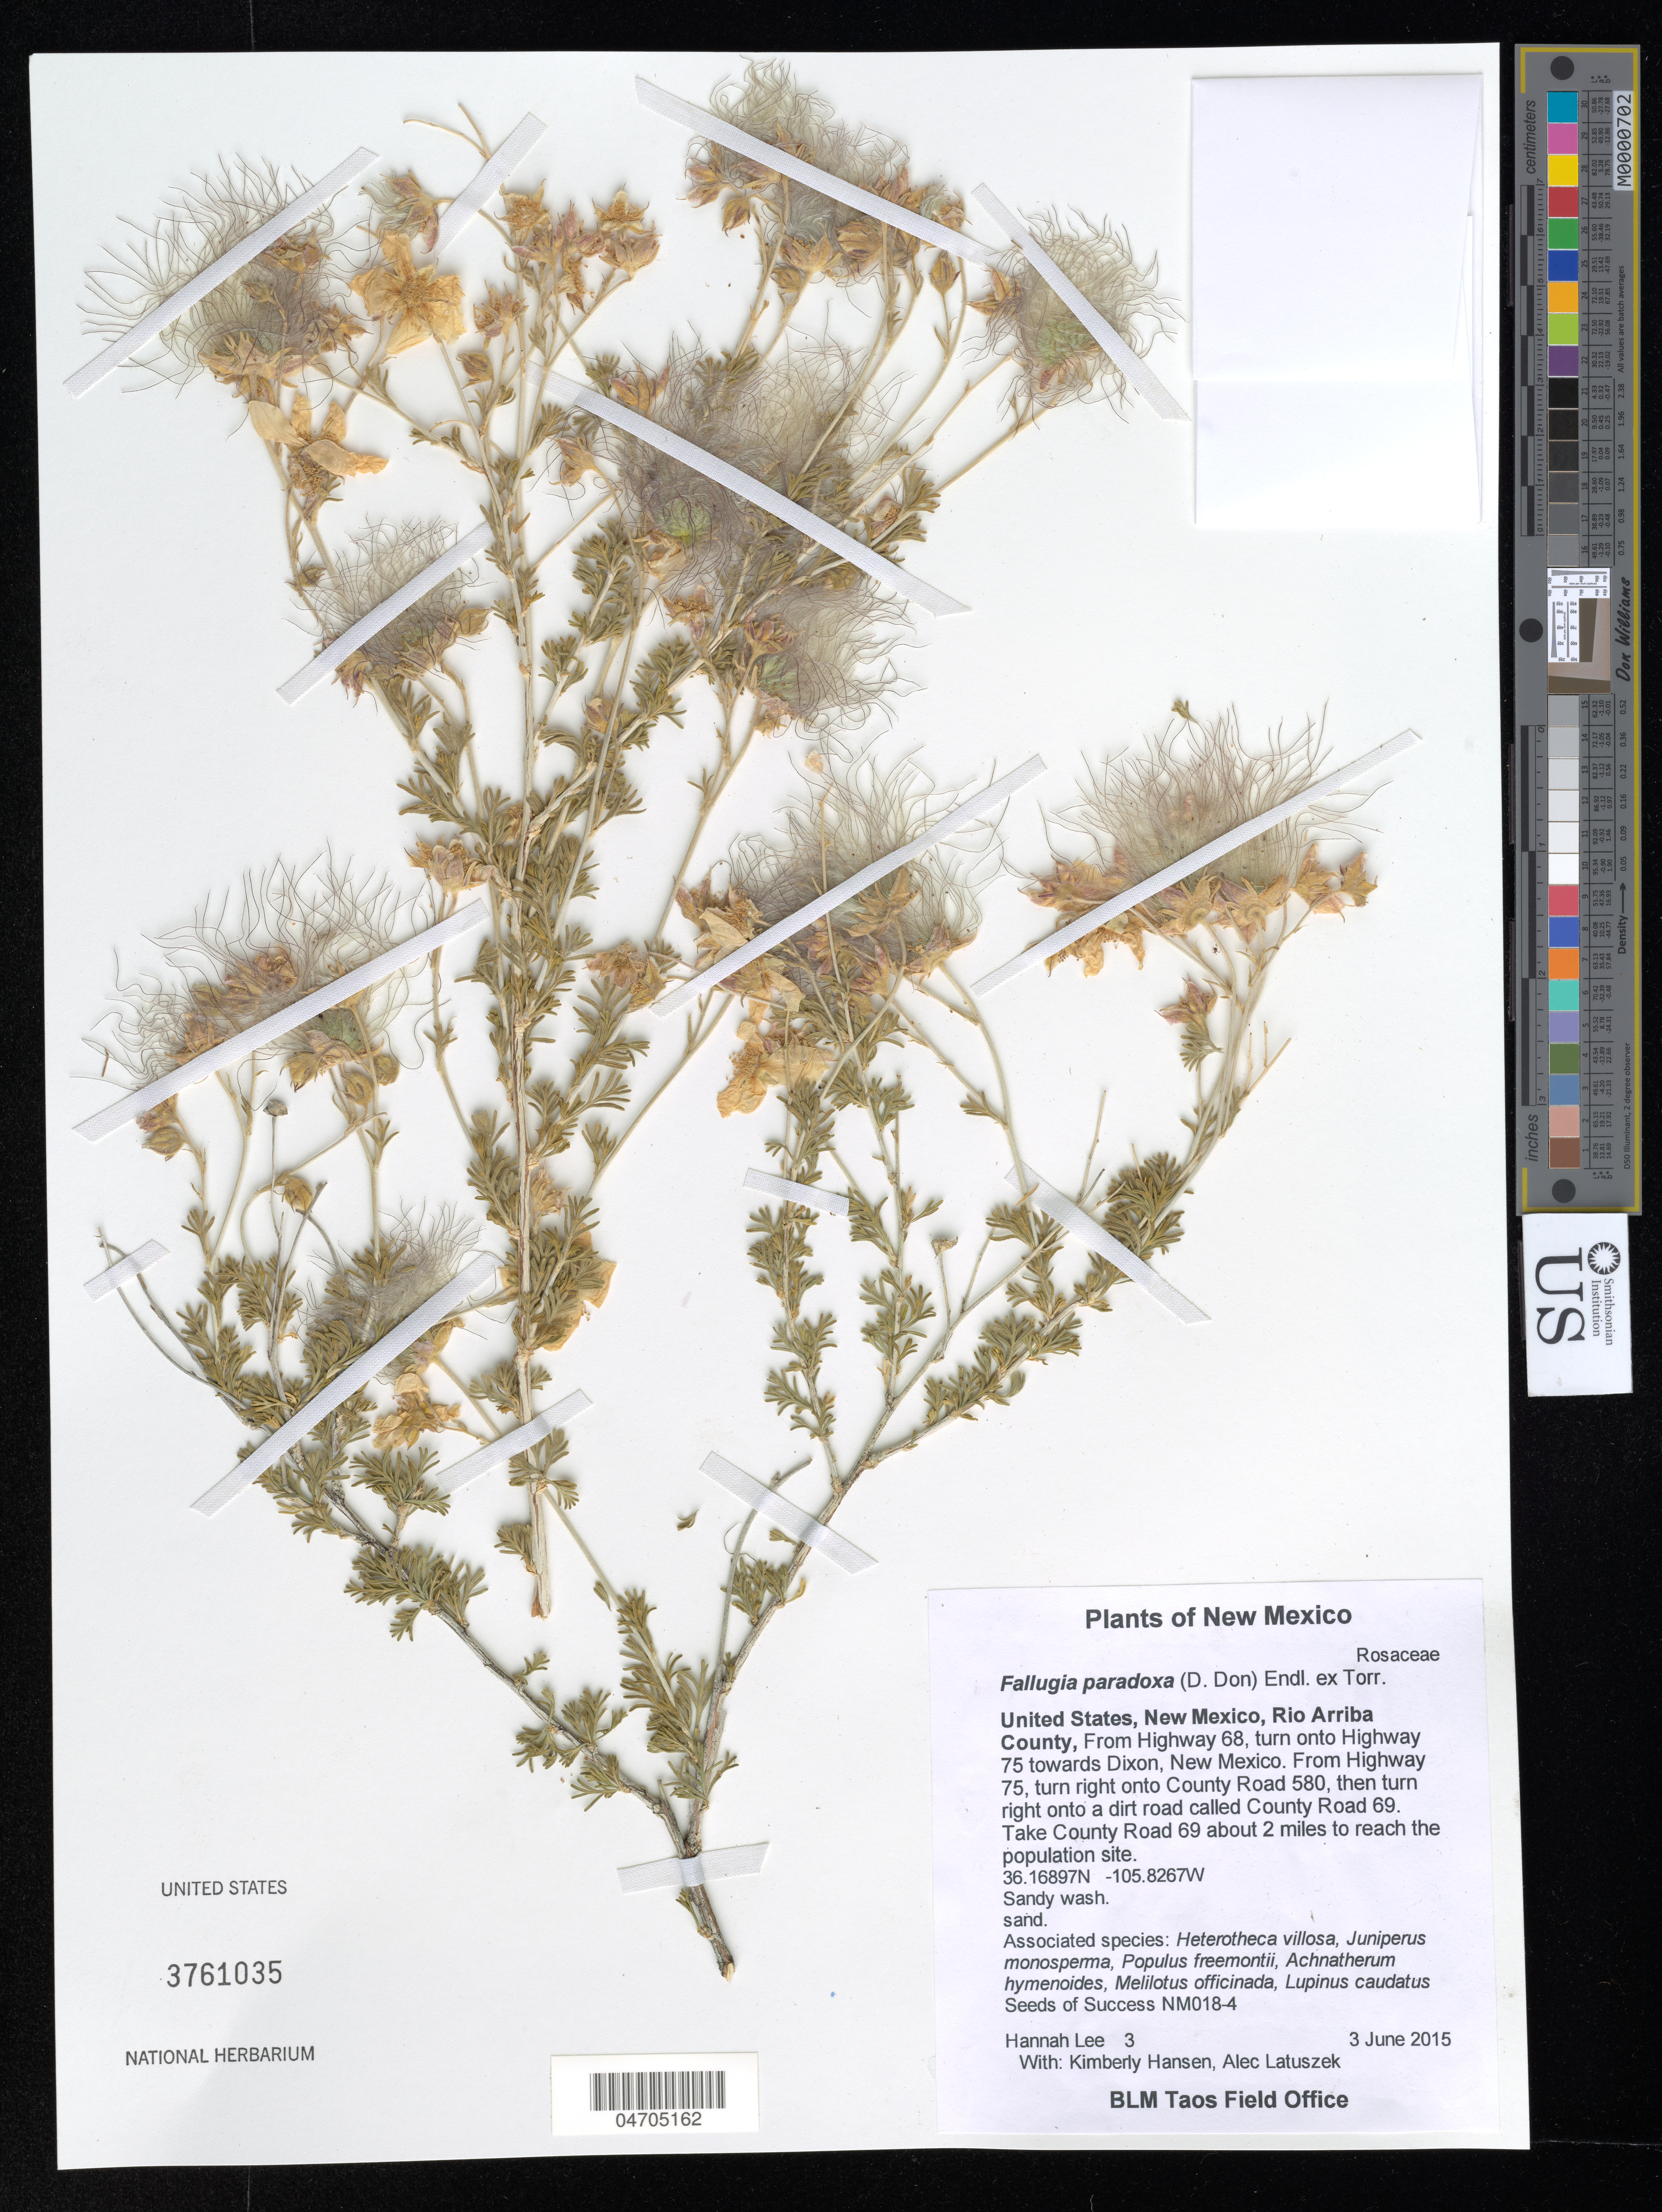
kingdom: Plantae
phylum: Tracheophyta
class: Magnoliopsida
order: Rosales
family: Rosaceae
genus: Fallugia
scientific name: Fallugia paradoxa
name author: (D. Don ex Tilloch & T. Taylor) Endl. ex Torr.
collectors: H. Lee, K. Hansen & A. Latuszek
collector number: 3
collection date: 2015-06-03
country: United States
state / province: New Mexico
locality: Rio Arriba County, From Highway 68, turn onto Highway 75 towards Dixon, New Mexico. From Highway 75, turn right onto County Road 580, then turn right onto a dirt road called County Road 69. Take County Road 69 about 2 miles to reach the population site.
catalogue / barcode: US 3761035